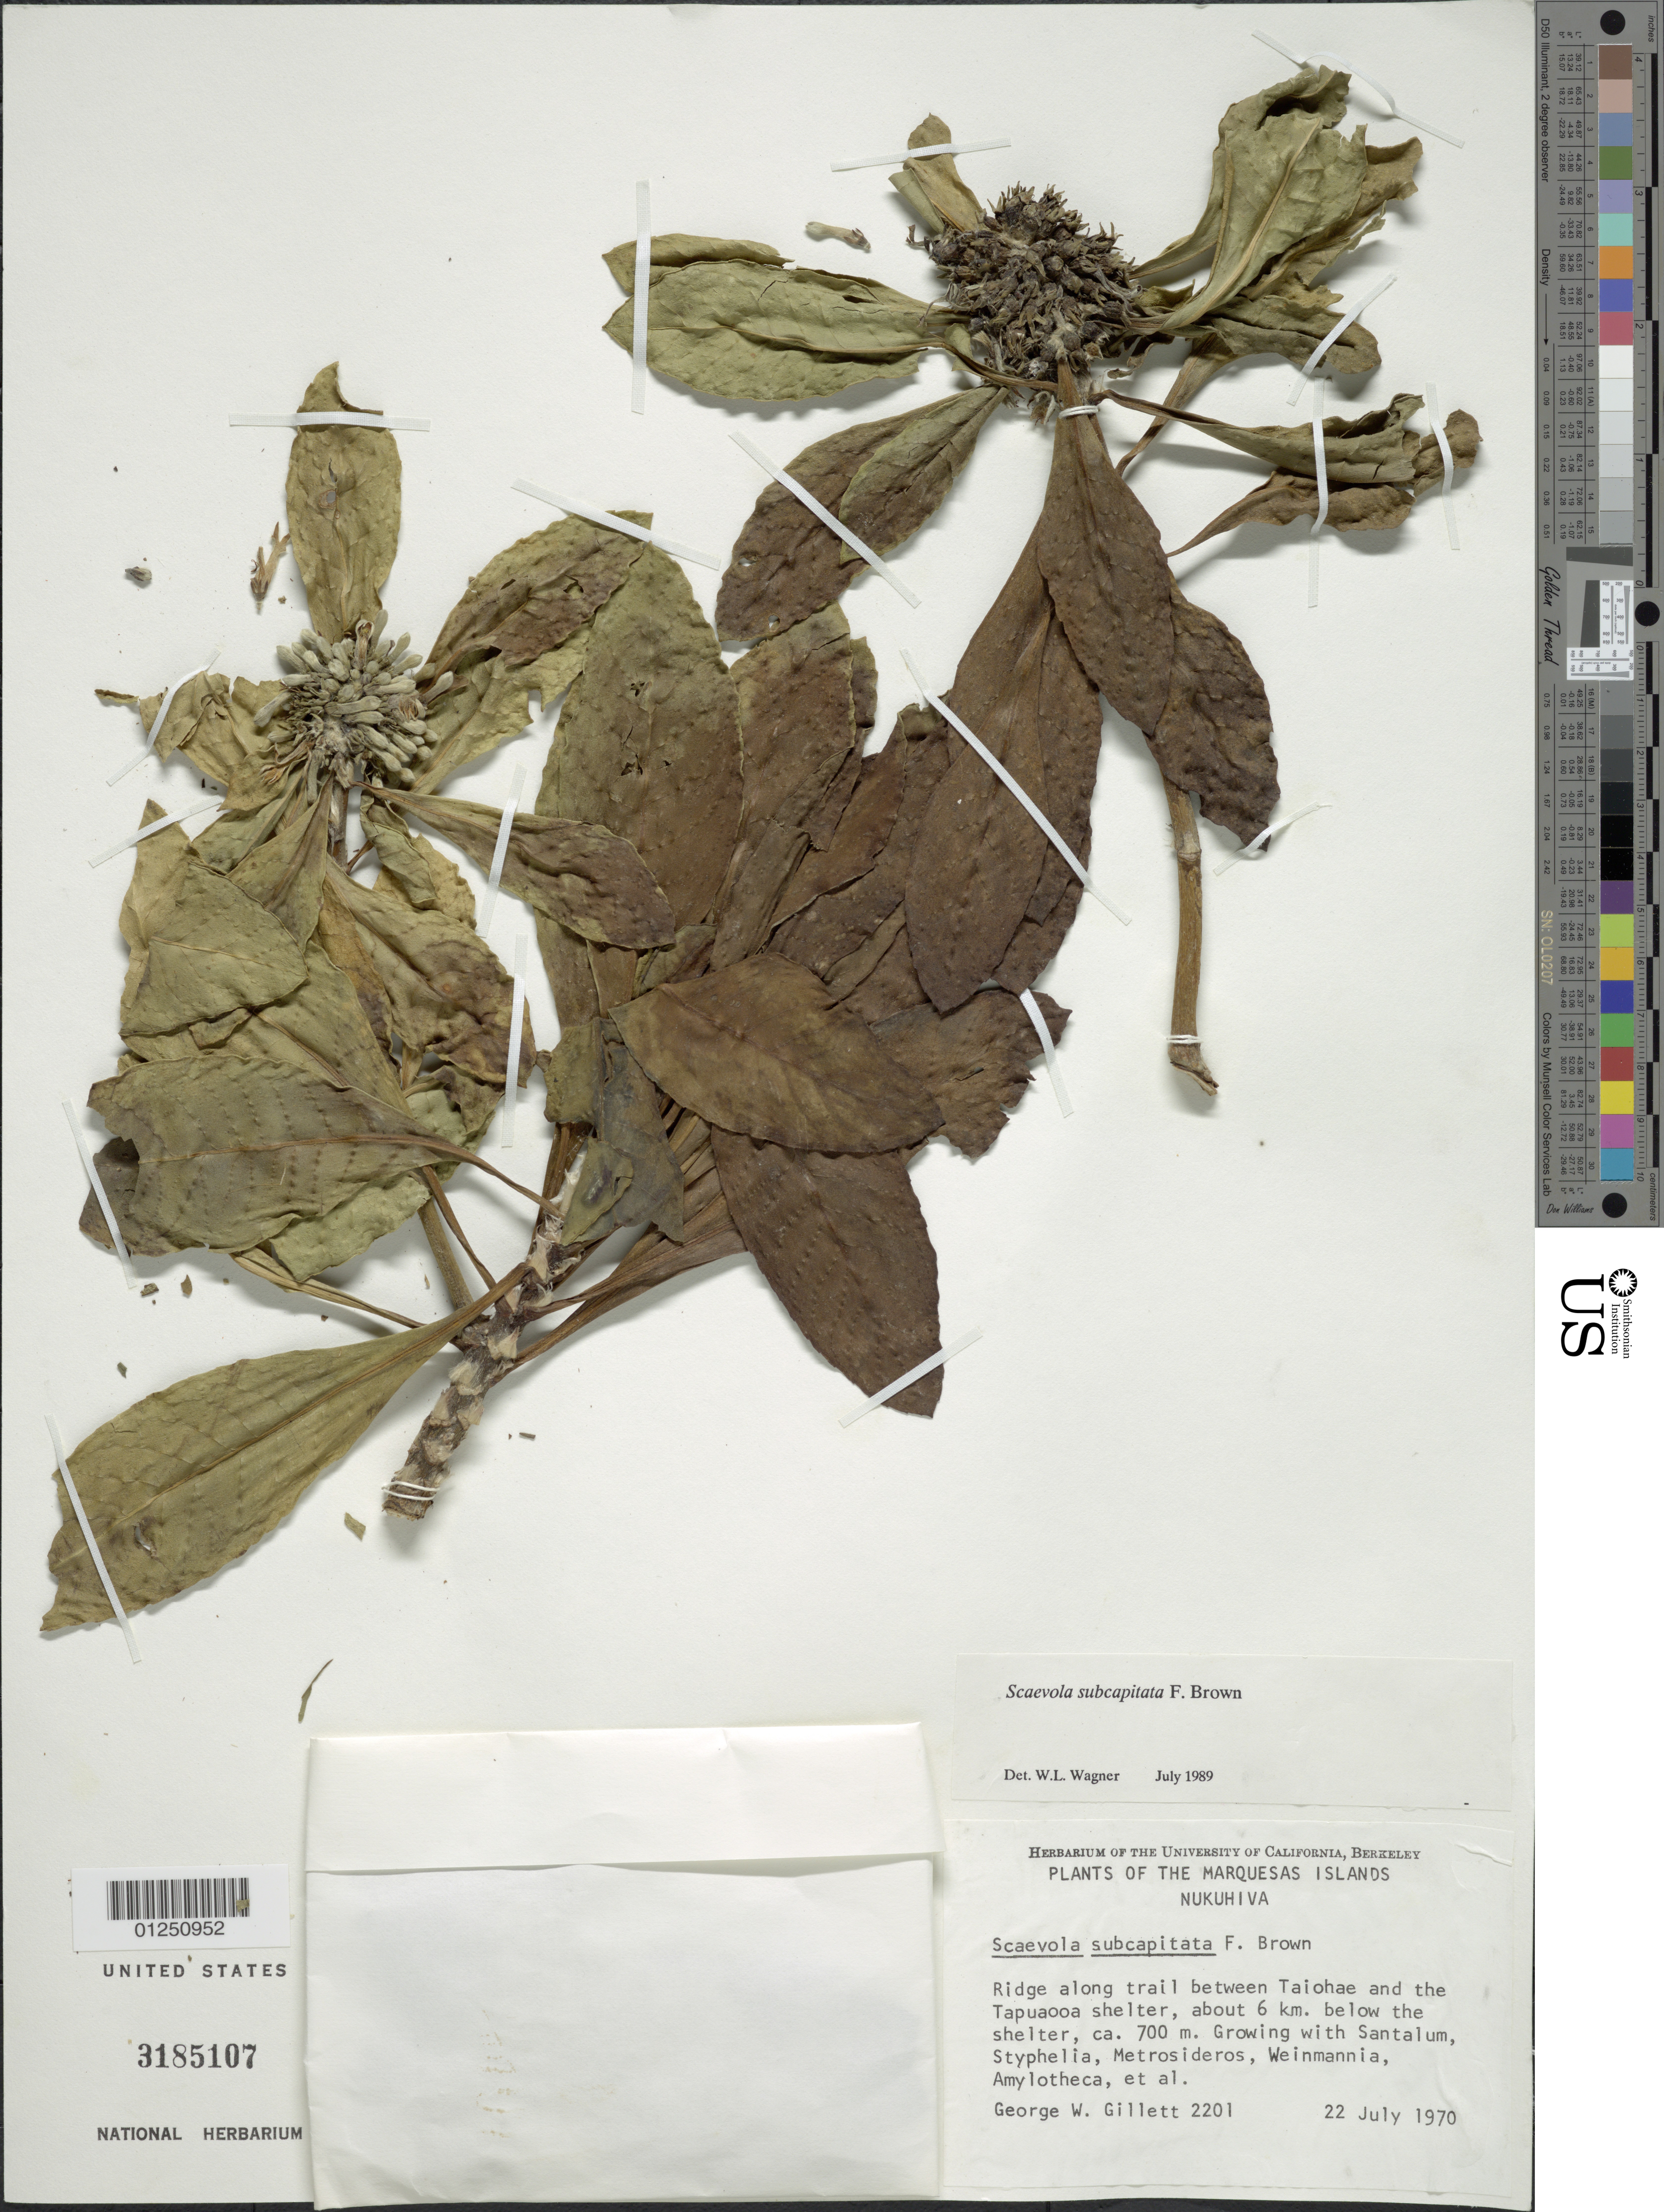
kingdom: Plantae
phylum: Tracheophyta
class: Magnoliopsida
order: Asterales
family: Goodeniaceae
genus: Scaevola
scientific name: Scaevola subcapitata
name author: F. Br.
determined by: Wagner, W. L., (BOT), Smithsonian Institution - National Museum of Natural History (UNITED STATES)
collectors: G. Gillett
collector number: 2201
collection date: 1970-07-22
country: French Polynesia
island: Nuku Hiva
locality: ridge along trail between Taiohae and the Tapuaooa shelter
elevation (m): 700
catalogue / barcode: US 3185107